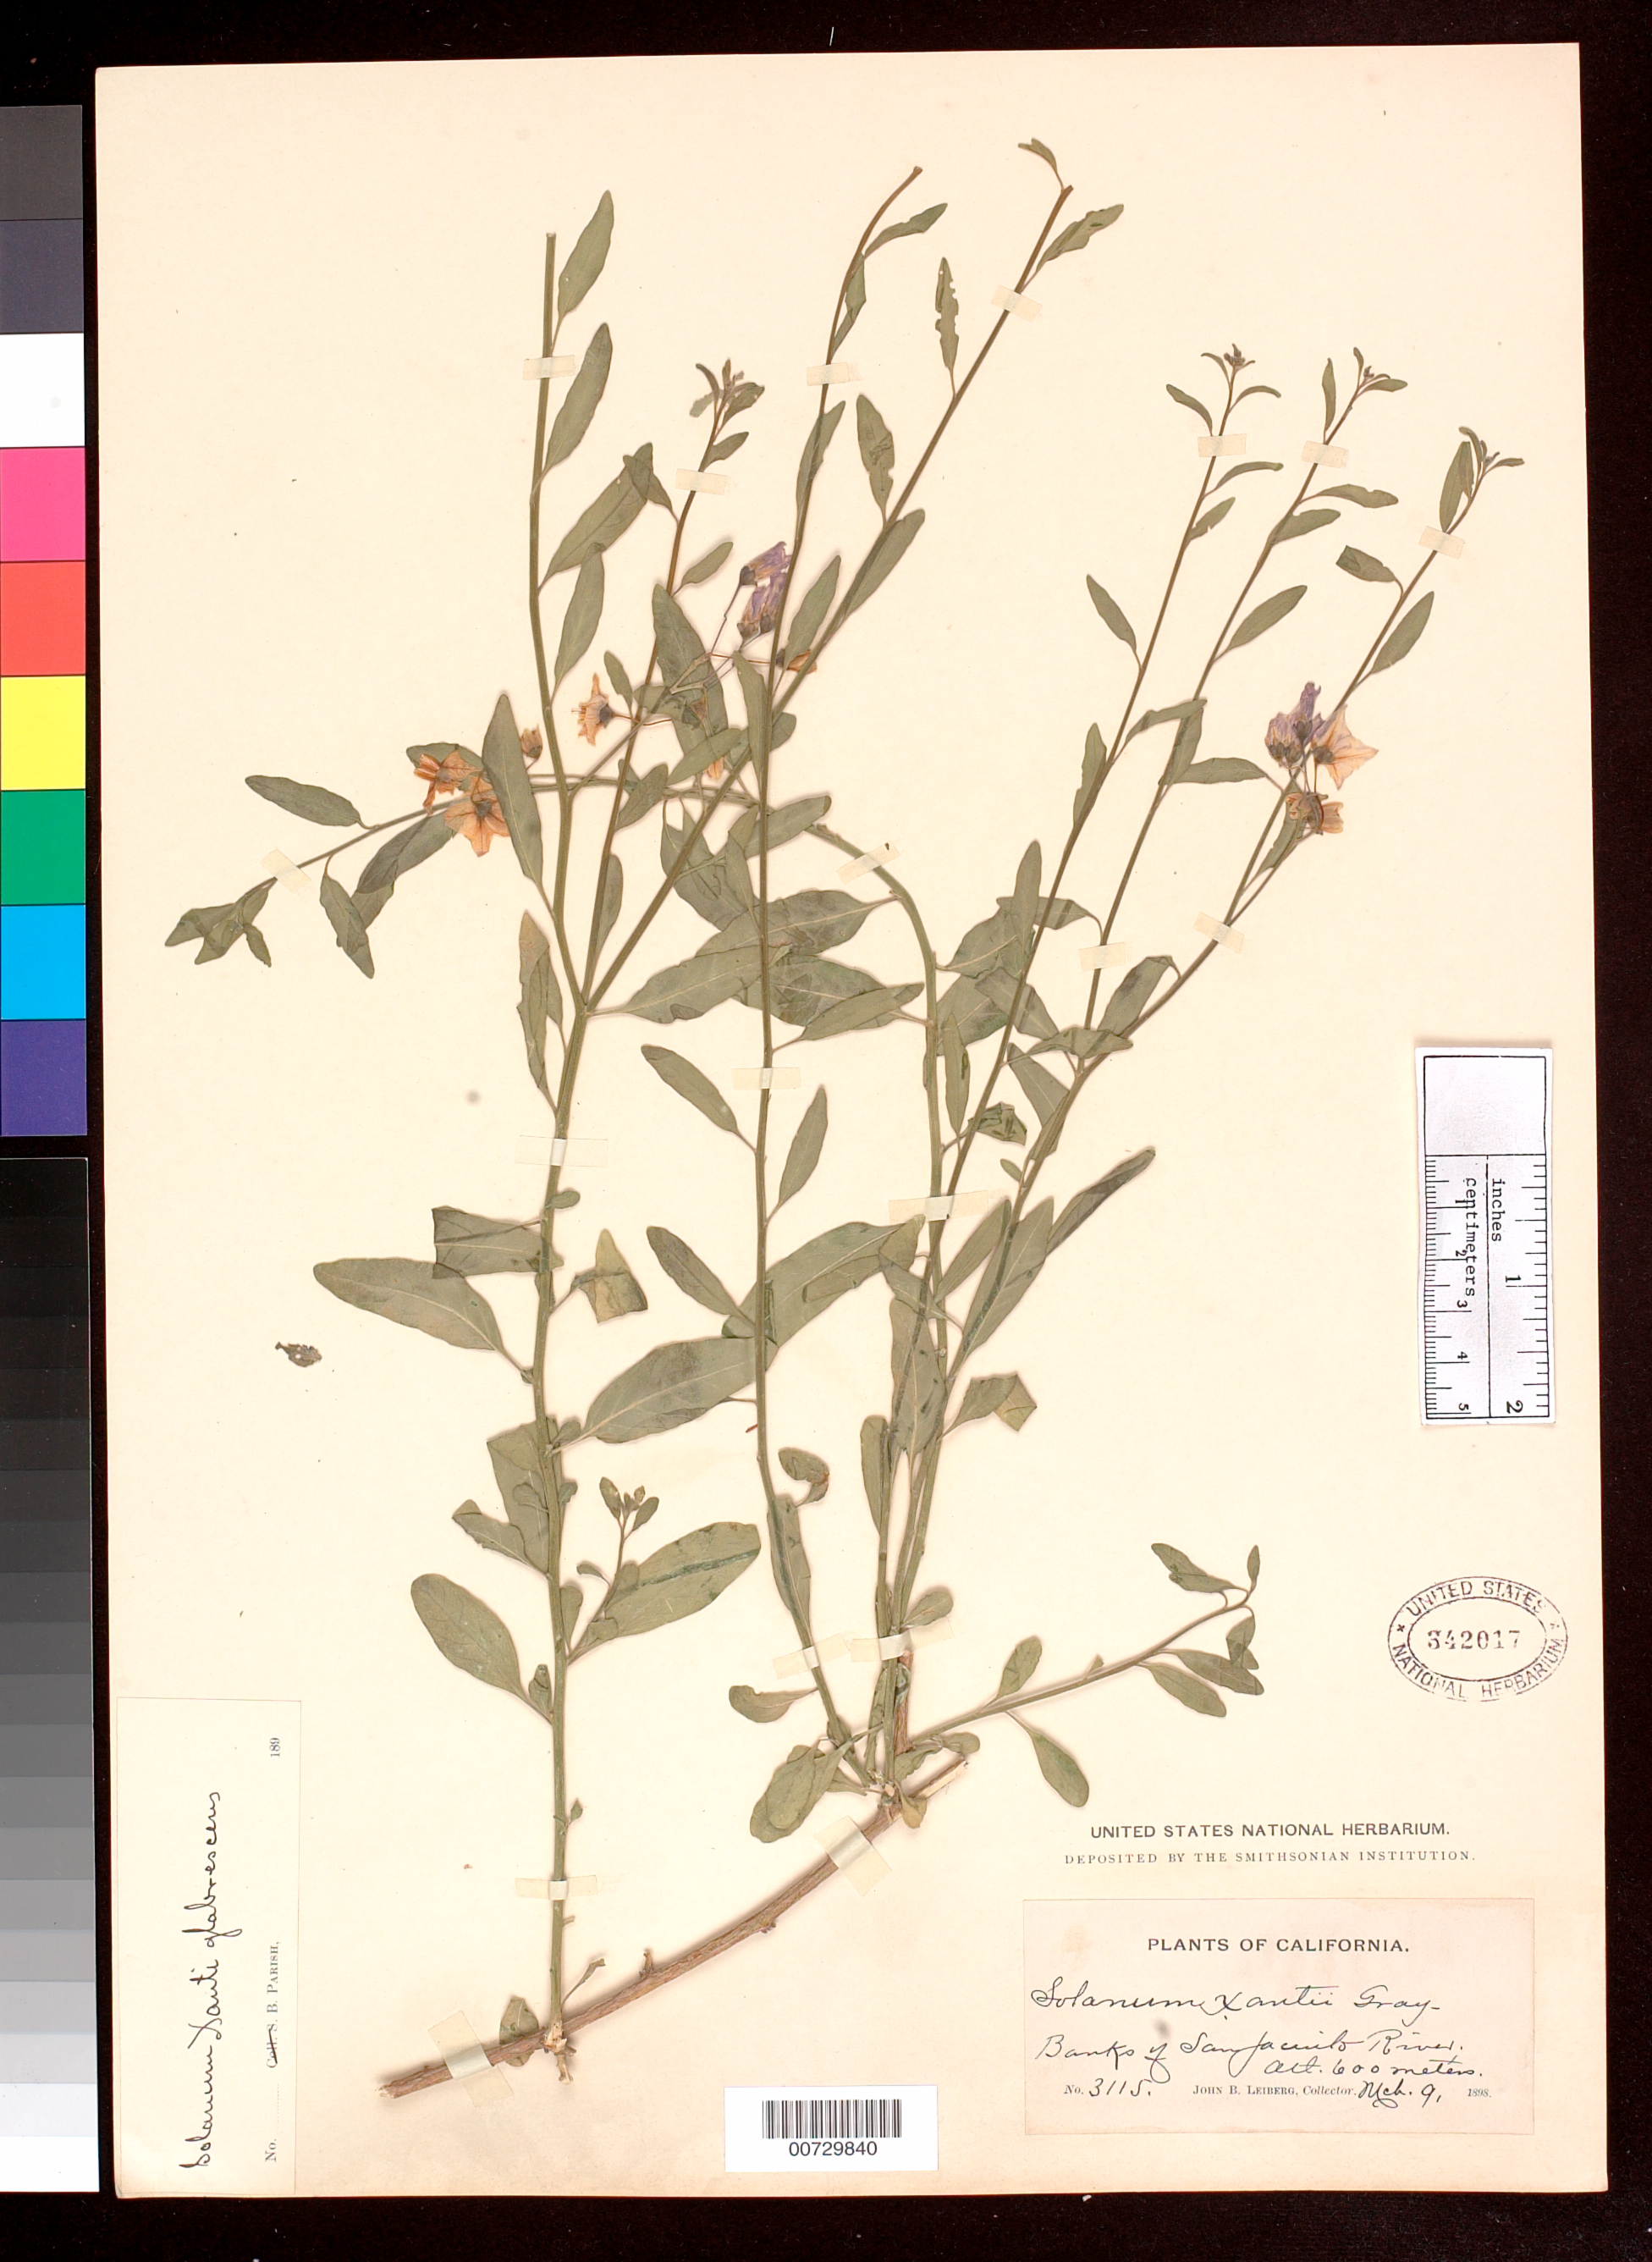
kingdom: Plantae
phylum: Tracheophyta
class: Magnoliopsida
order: Solanales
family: Solanaceae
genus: Solanum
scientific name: Solanum xanti var. glabrescens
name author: Parish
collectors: J. Leiberg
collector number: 3115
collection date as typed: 09 Mar 1898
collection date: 1898-03-09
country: United States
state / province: California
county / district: Riverside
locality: San Jacinto Mts. Strawberry Valley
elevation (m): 600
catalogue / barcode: US 342017